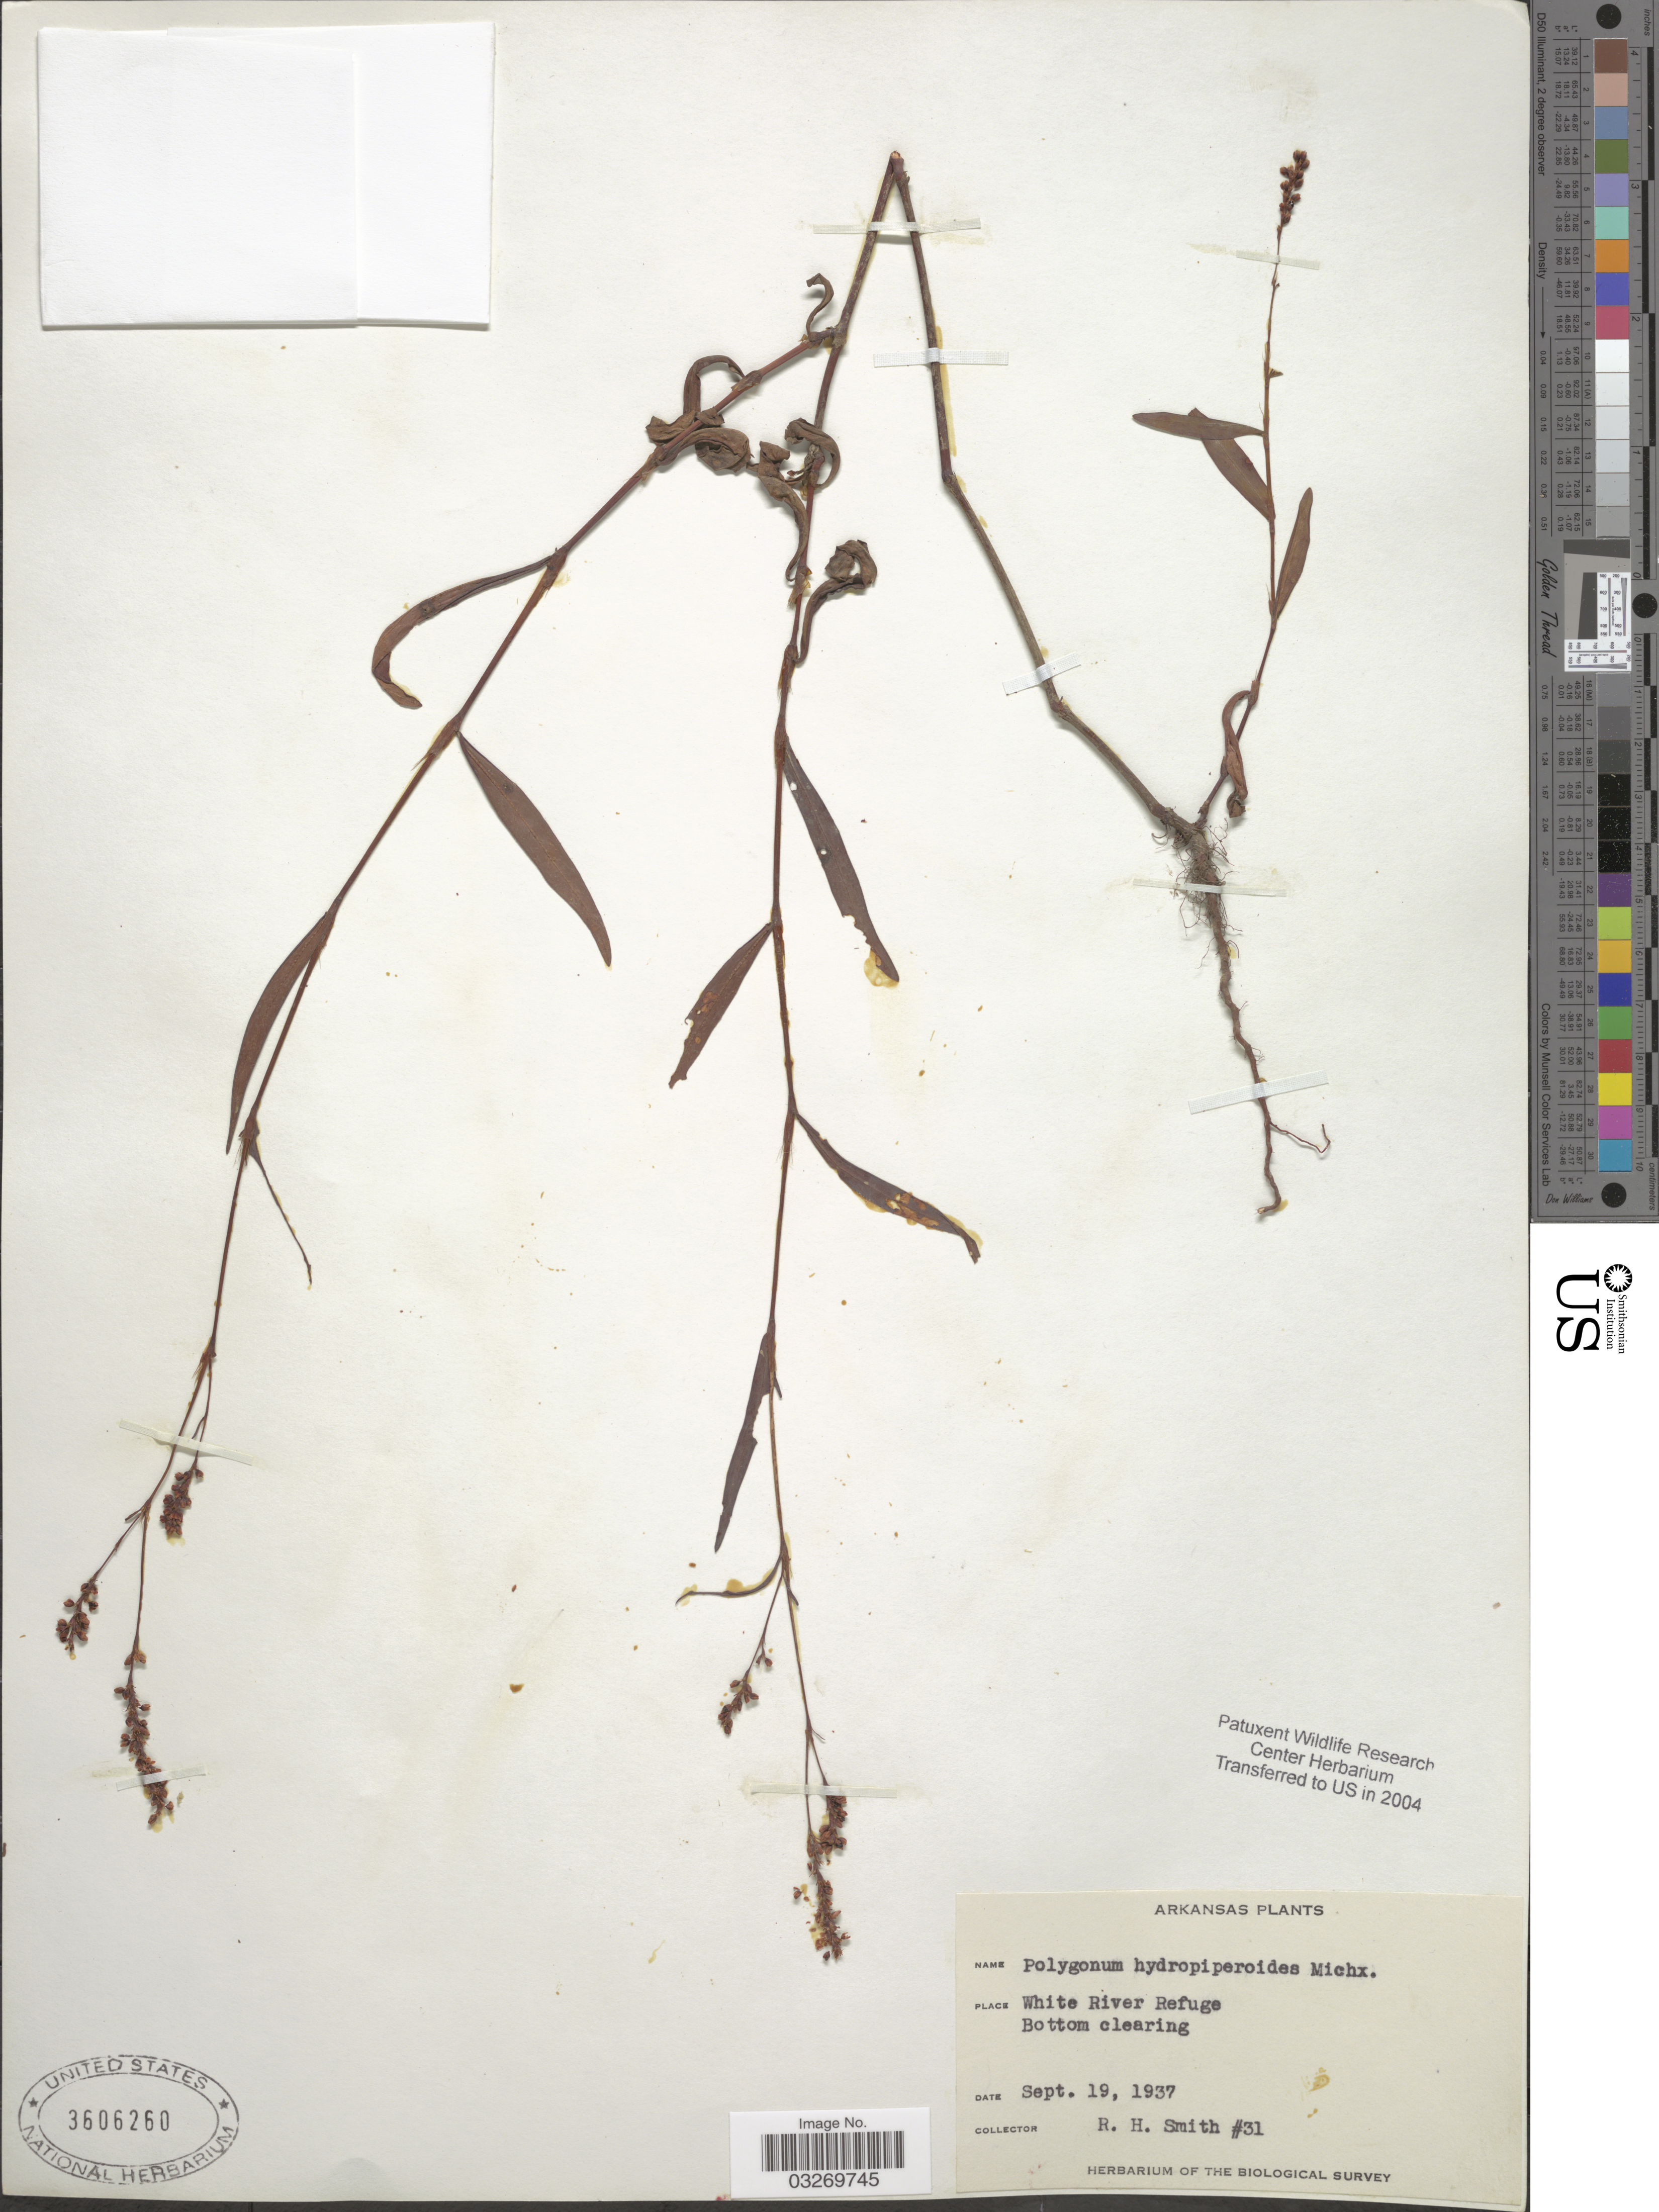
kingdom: Plantae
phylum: Tracheophyta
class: Magnoliopsida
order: Caryophyllales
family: Polygonaceae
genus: Persicaria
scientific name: Persicaria hydropiperoides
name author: (Michx.) Small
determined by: Atha, D. E.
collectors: R. Smith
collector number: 31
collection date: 1937-09-19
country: United States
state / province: Arkansas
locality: White River Refuge. Bottom clearing.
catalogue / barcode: US 3606260